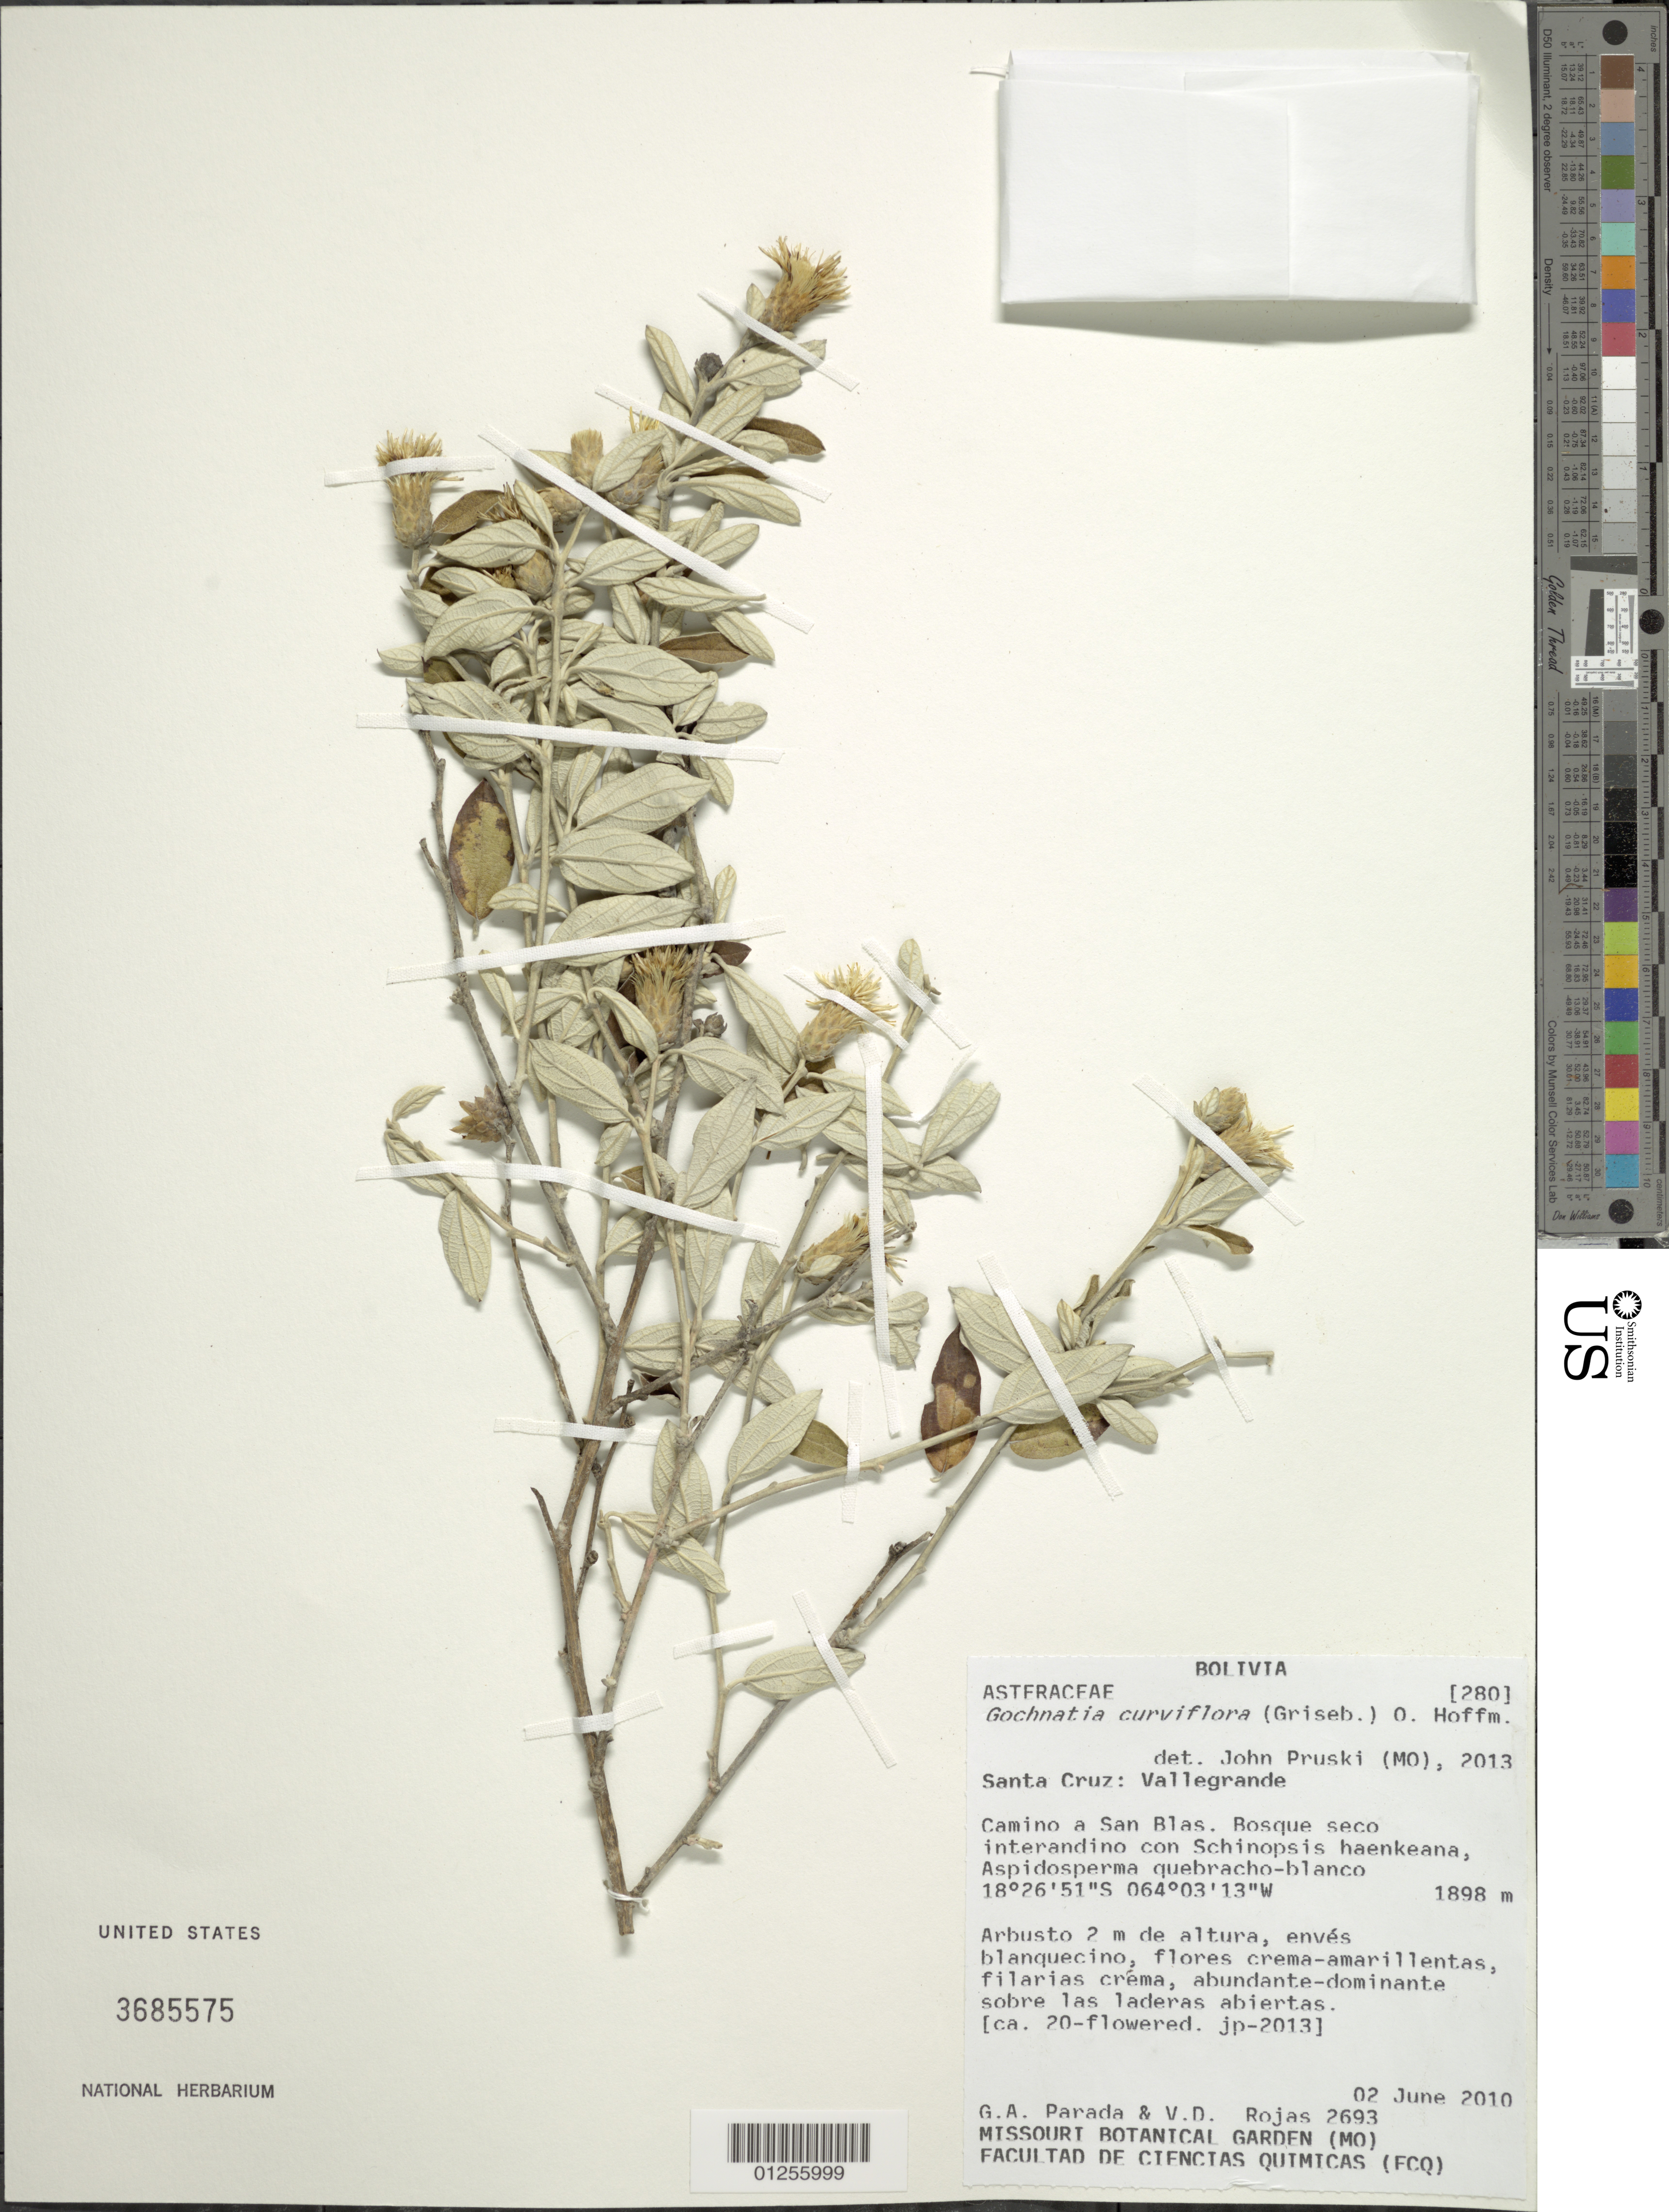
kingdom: Plantae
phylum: Tracheophyta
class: Magnoliopsida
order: Asterales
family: Asteraceae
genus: Gochnatia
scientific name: Gochnatia curviflora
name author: (Griseb.) O. Hoffm.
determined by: Pruski, J. F.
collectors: G. Parada & V. Rojas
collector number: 2693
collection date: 2010-06-02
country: Bolivia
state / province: Santa Cruz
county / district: Vallegrande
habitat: Camino a San Blas. Bosque seco interandino com Schinopsis haenkeana, Aspidosperm quebracho-blanco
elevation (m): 1898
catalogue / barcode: US 3685575